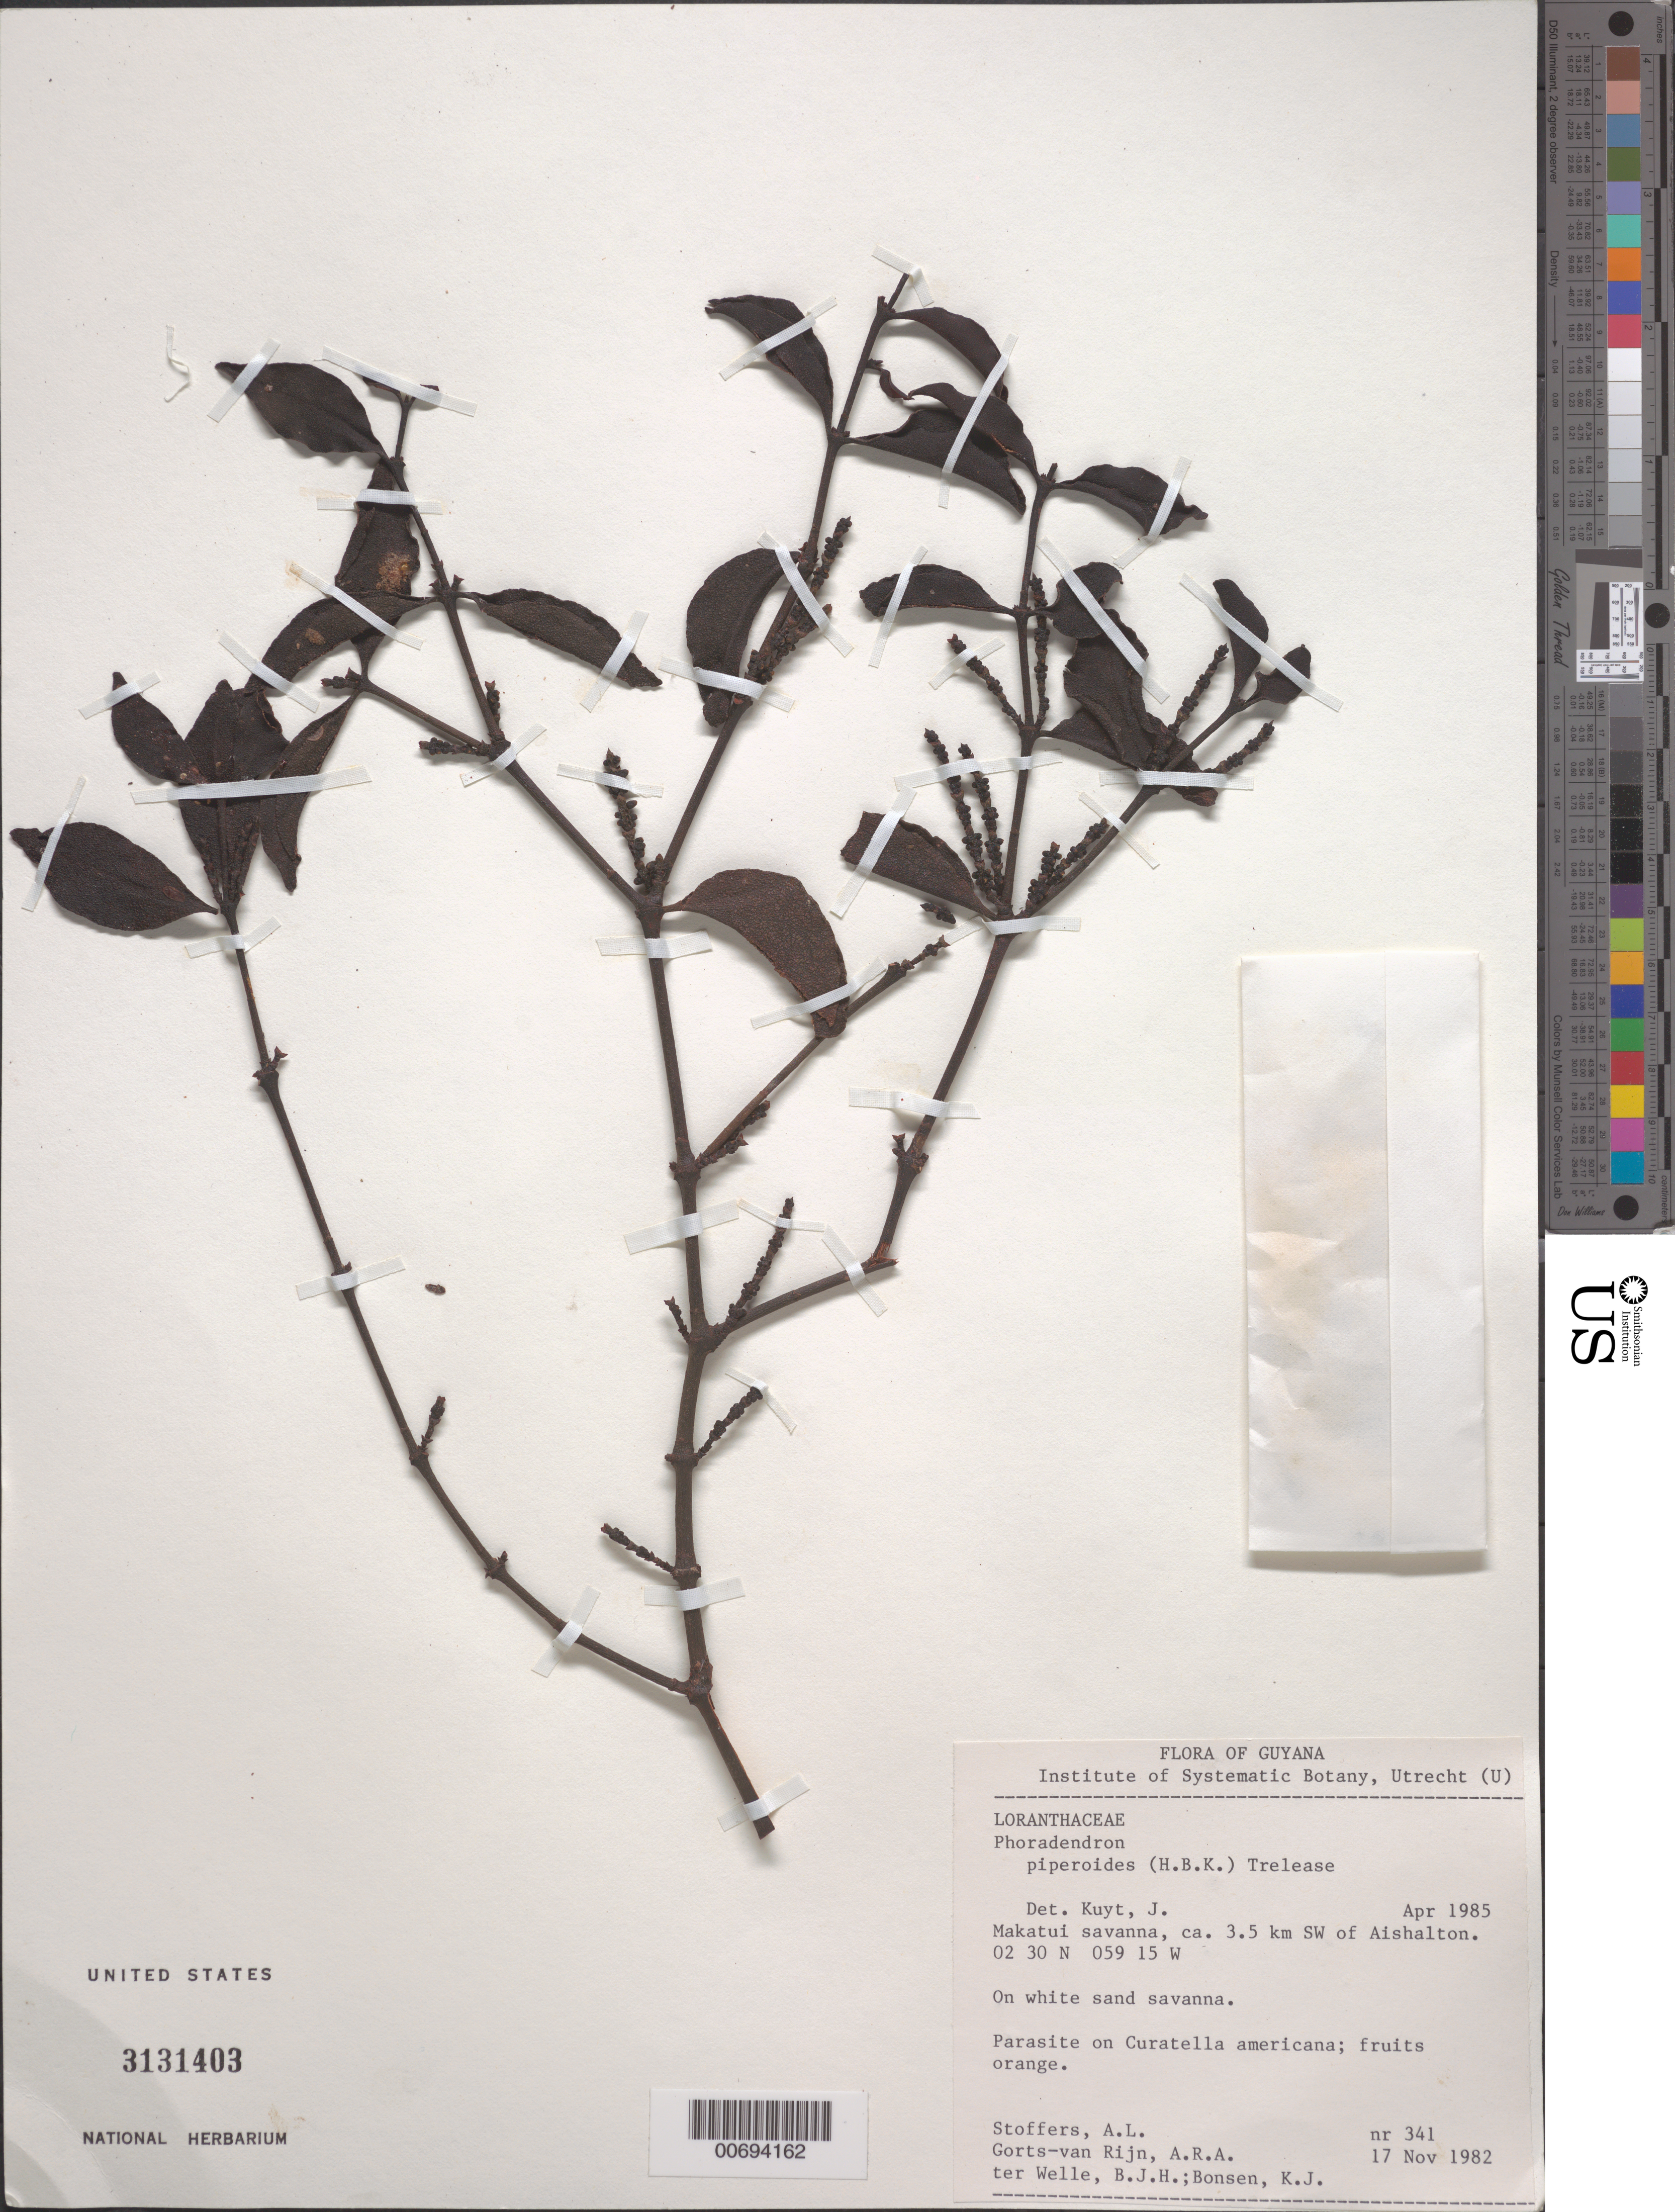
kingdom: Plantae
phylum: Tracheophyta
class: Magnoliopsida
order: Santalales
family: Viscaceae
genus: Phoradendron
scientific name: Phoradendron piperoides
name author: (Kunth) Trel.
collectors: A. Stoffers, A. .R. A. Görts-van Rijn, B. Welle & K. Bonsen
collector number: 341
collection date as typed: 17-Nov-82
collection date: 1982-11-17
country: Guyana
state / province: U. Takutu-U. Essequibo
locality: Makatui savanna, ca. 3.5 km SW of Aishalton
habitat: White sand savanna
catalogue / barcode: US 3131403